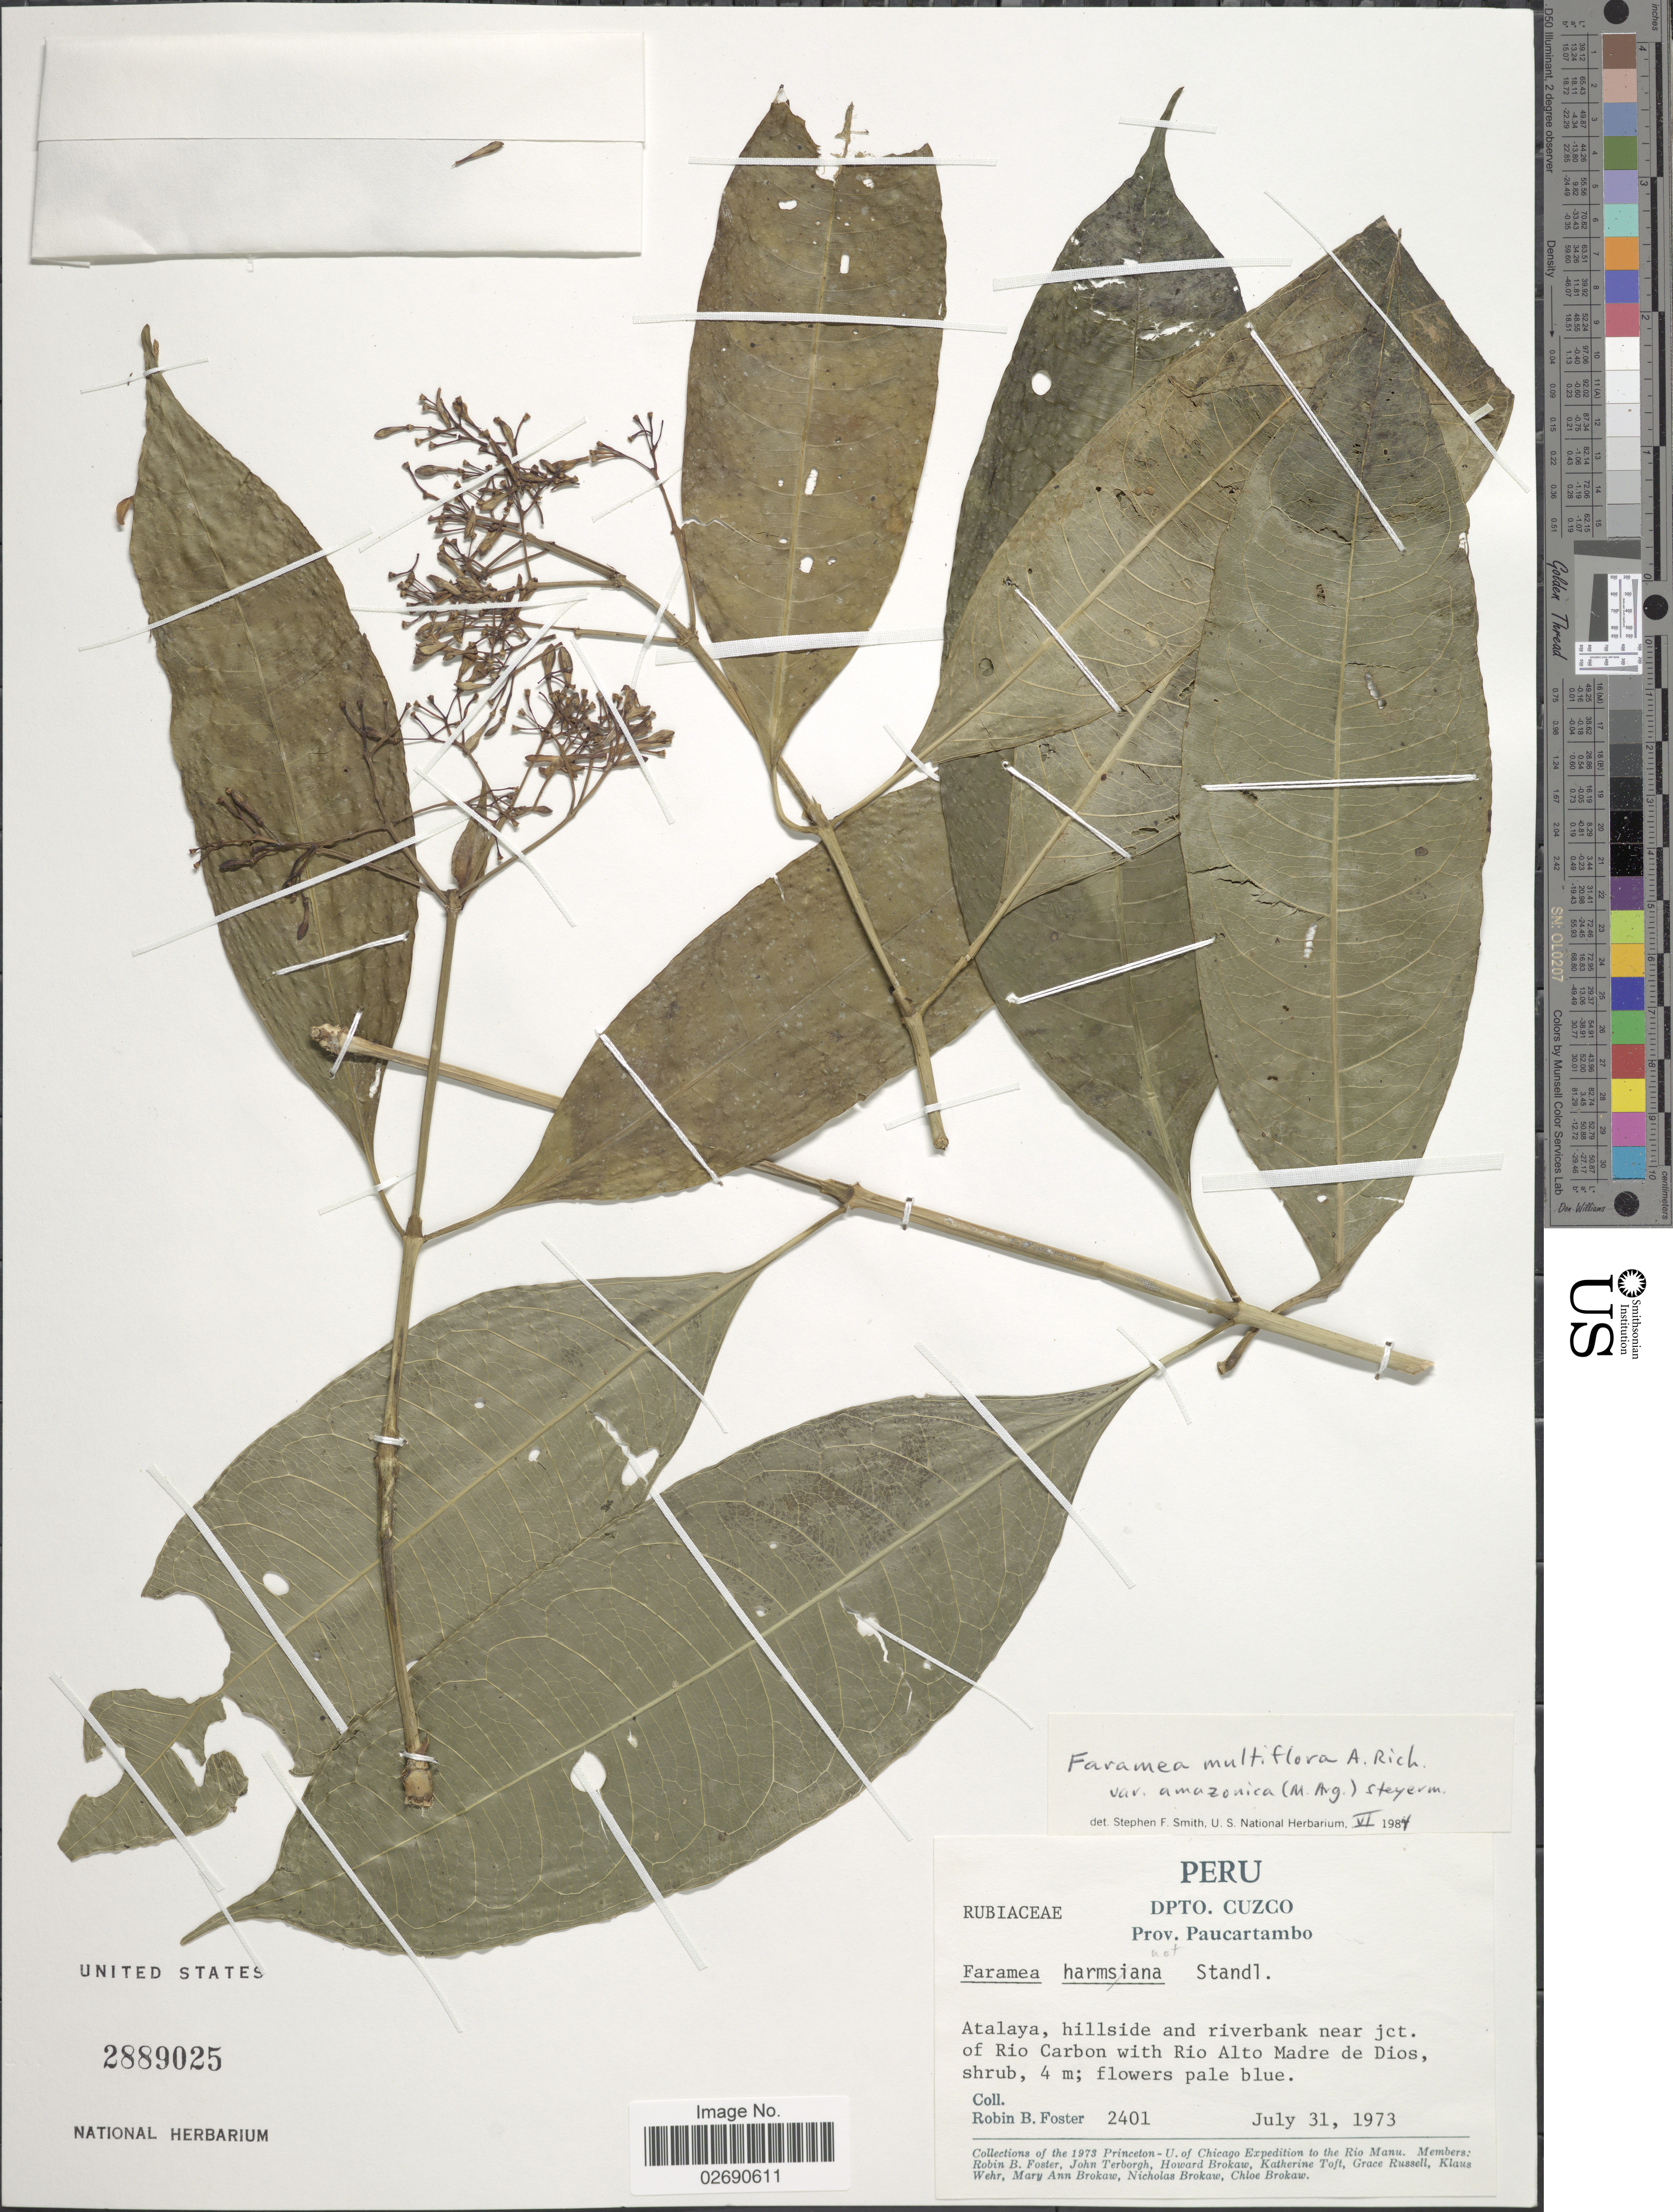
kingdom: Plantae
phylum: Tracheophyta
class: Magnoliopsida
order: Gentianales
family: Rubiaceae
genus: Faramea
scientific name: Faramea multiflora var. amazonica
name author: (Müll. Arg.) Steyerm.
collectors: R. B. Foster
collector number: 2401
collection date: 1973-07-31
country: Peru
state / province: Cusco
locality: Cuzco, Prov. Paucartambo, Atalaya, hillside and riverbank near jct. of Rio Carbon with Rio Alto Madre de Dios.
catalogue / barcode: US 2889025